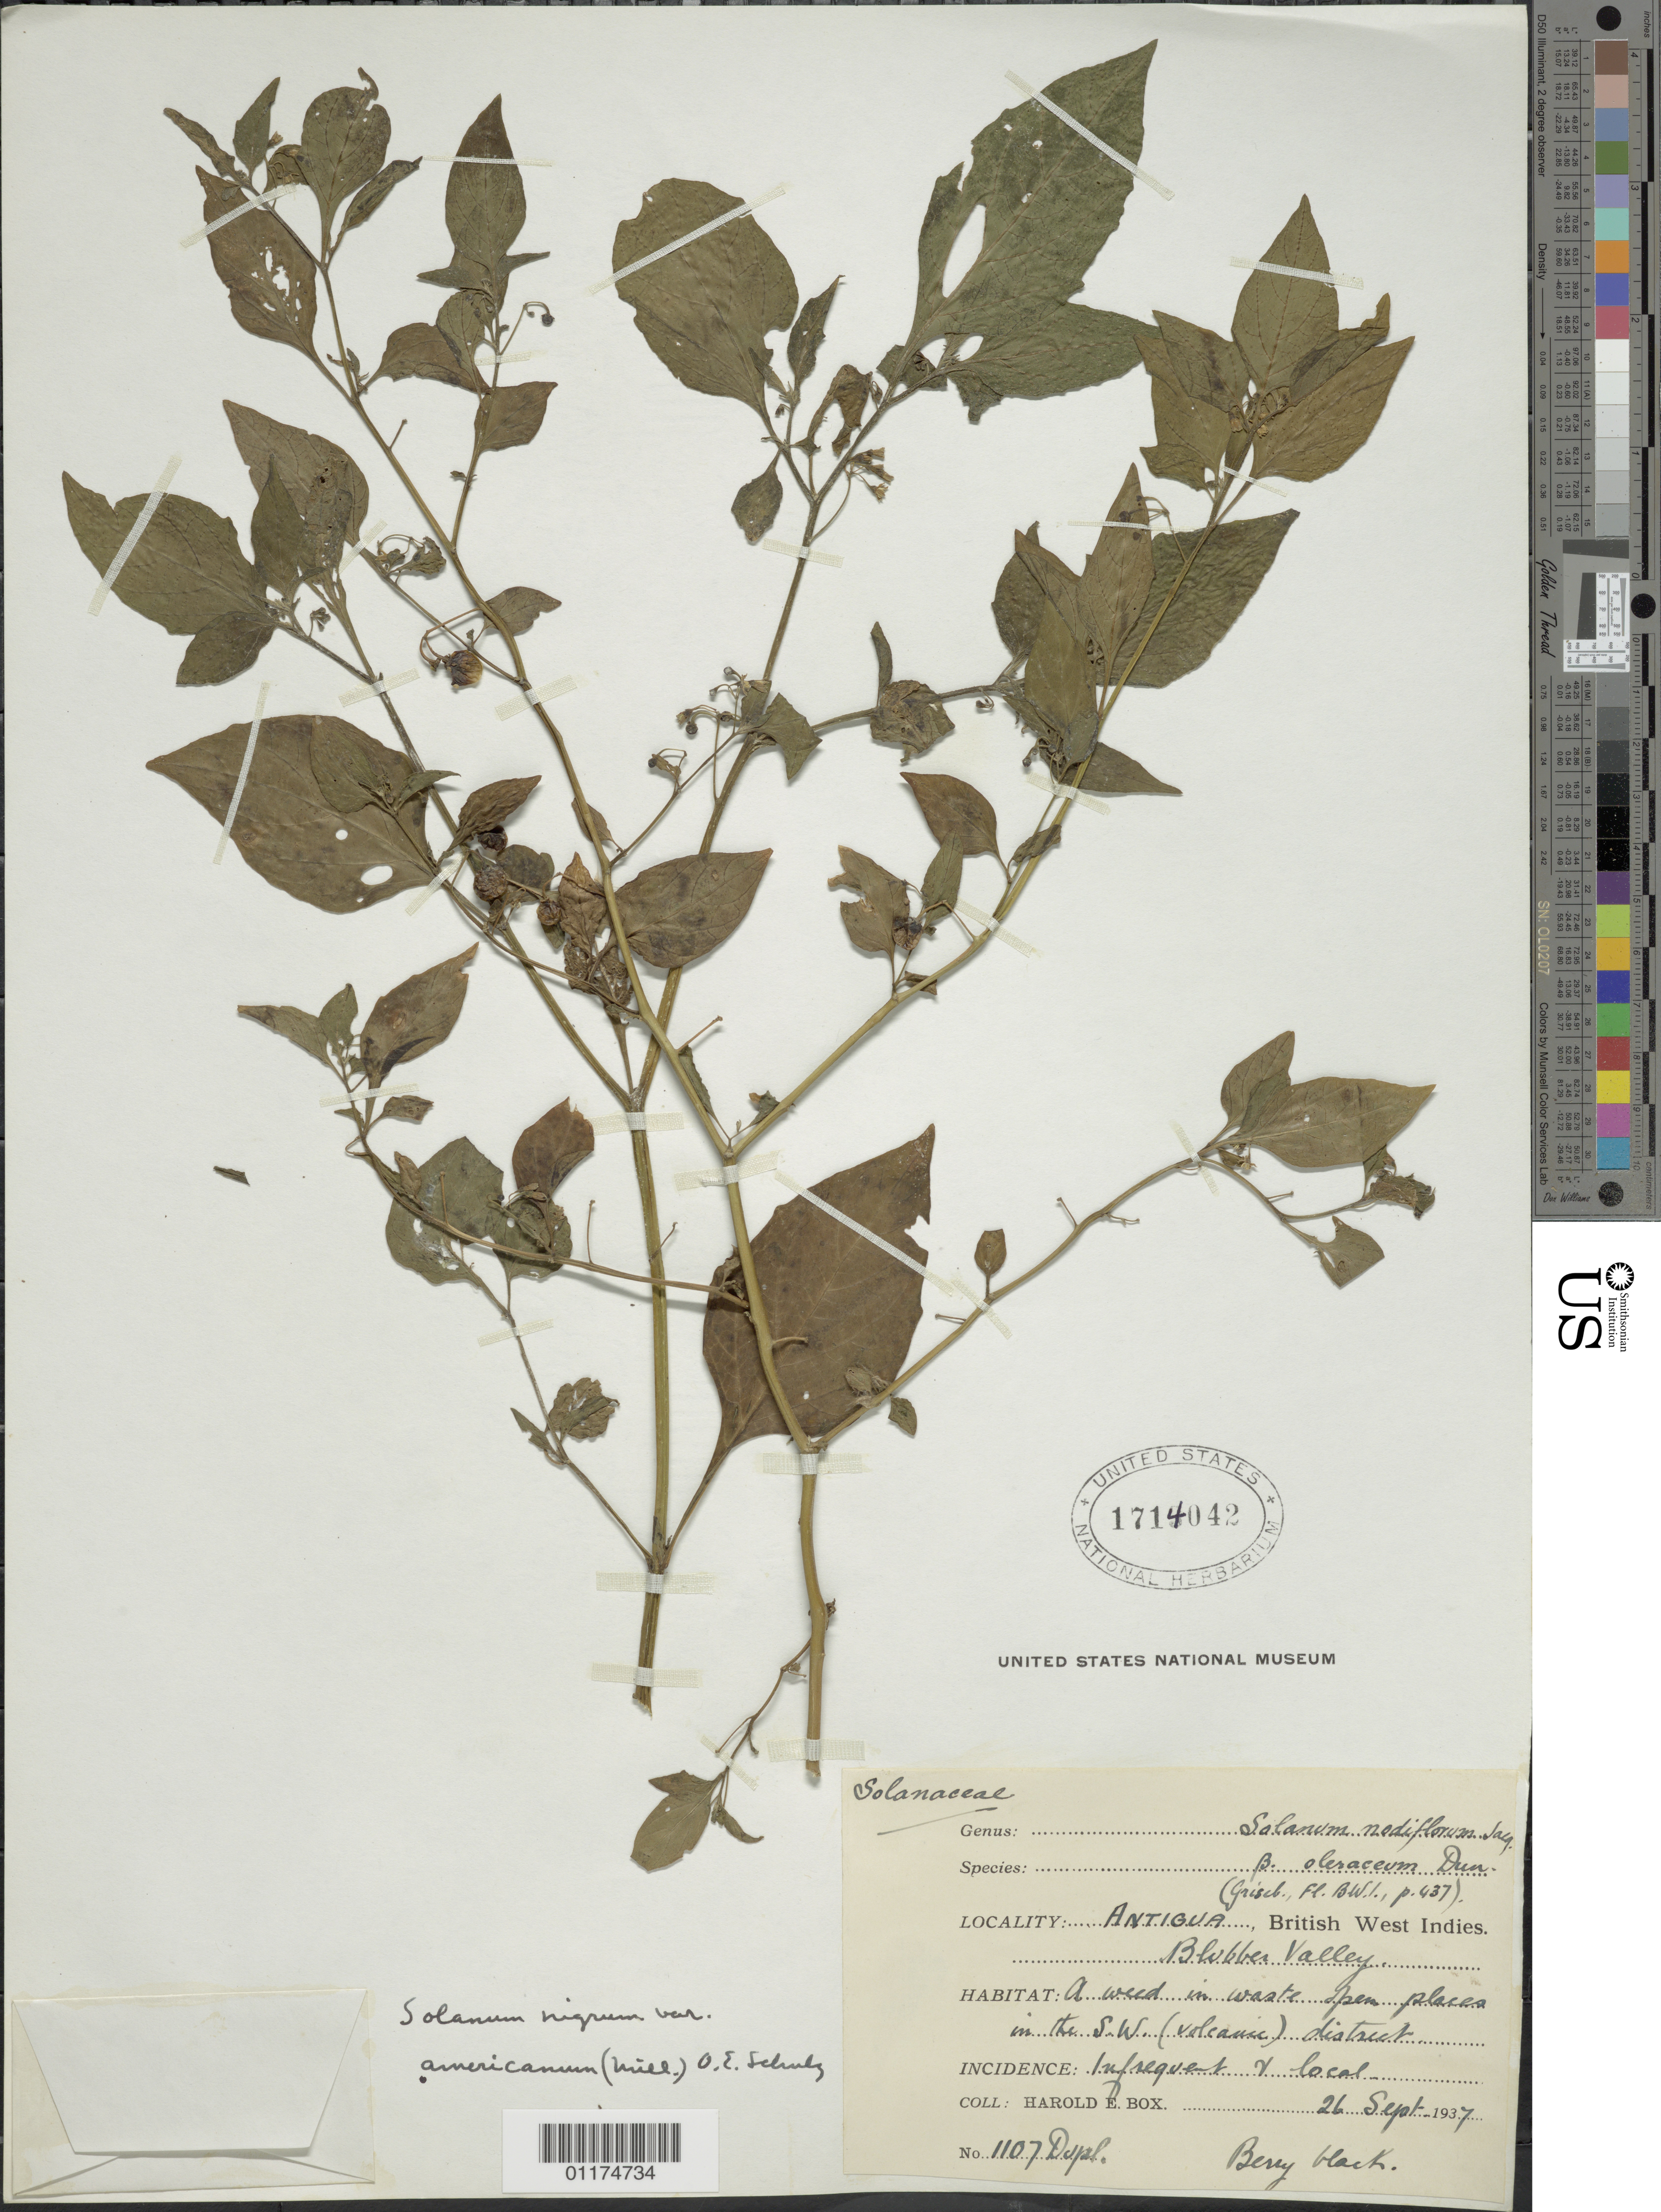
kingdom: Plantae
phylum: Tracheophyta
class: Magnoliopsida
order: Solanales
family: Solanaceae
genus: Solanum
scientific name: Solanum nigrum var. americanum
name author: (Mill.) O.E. Schulz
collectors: H. E. Box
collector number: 1107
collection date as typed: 26 Sep 1937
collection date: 1937-09-26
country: Antigua and Barbuda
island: Leeward Is.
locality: Blubber Valley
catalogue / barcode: US 1714042